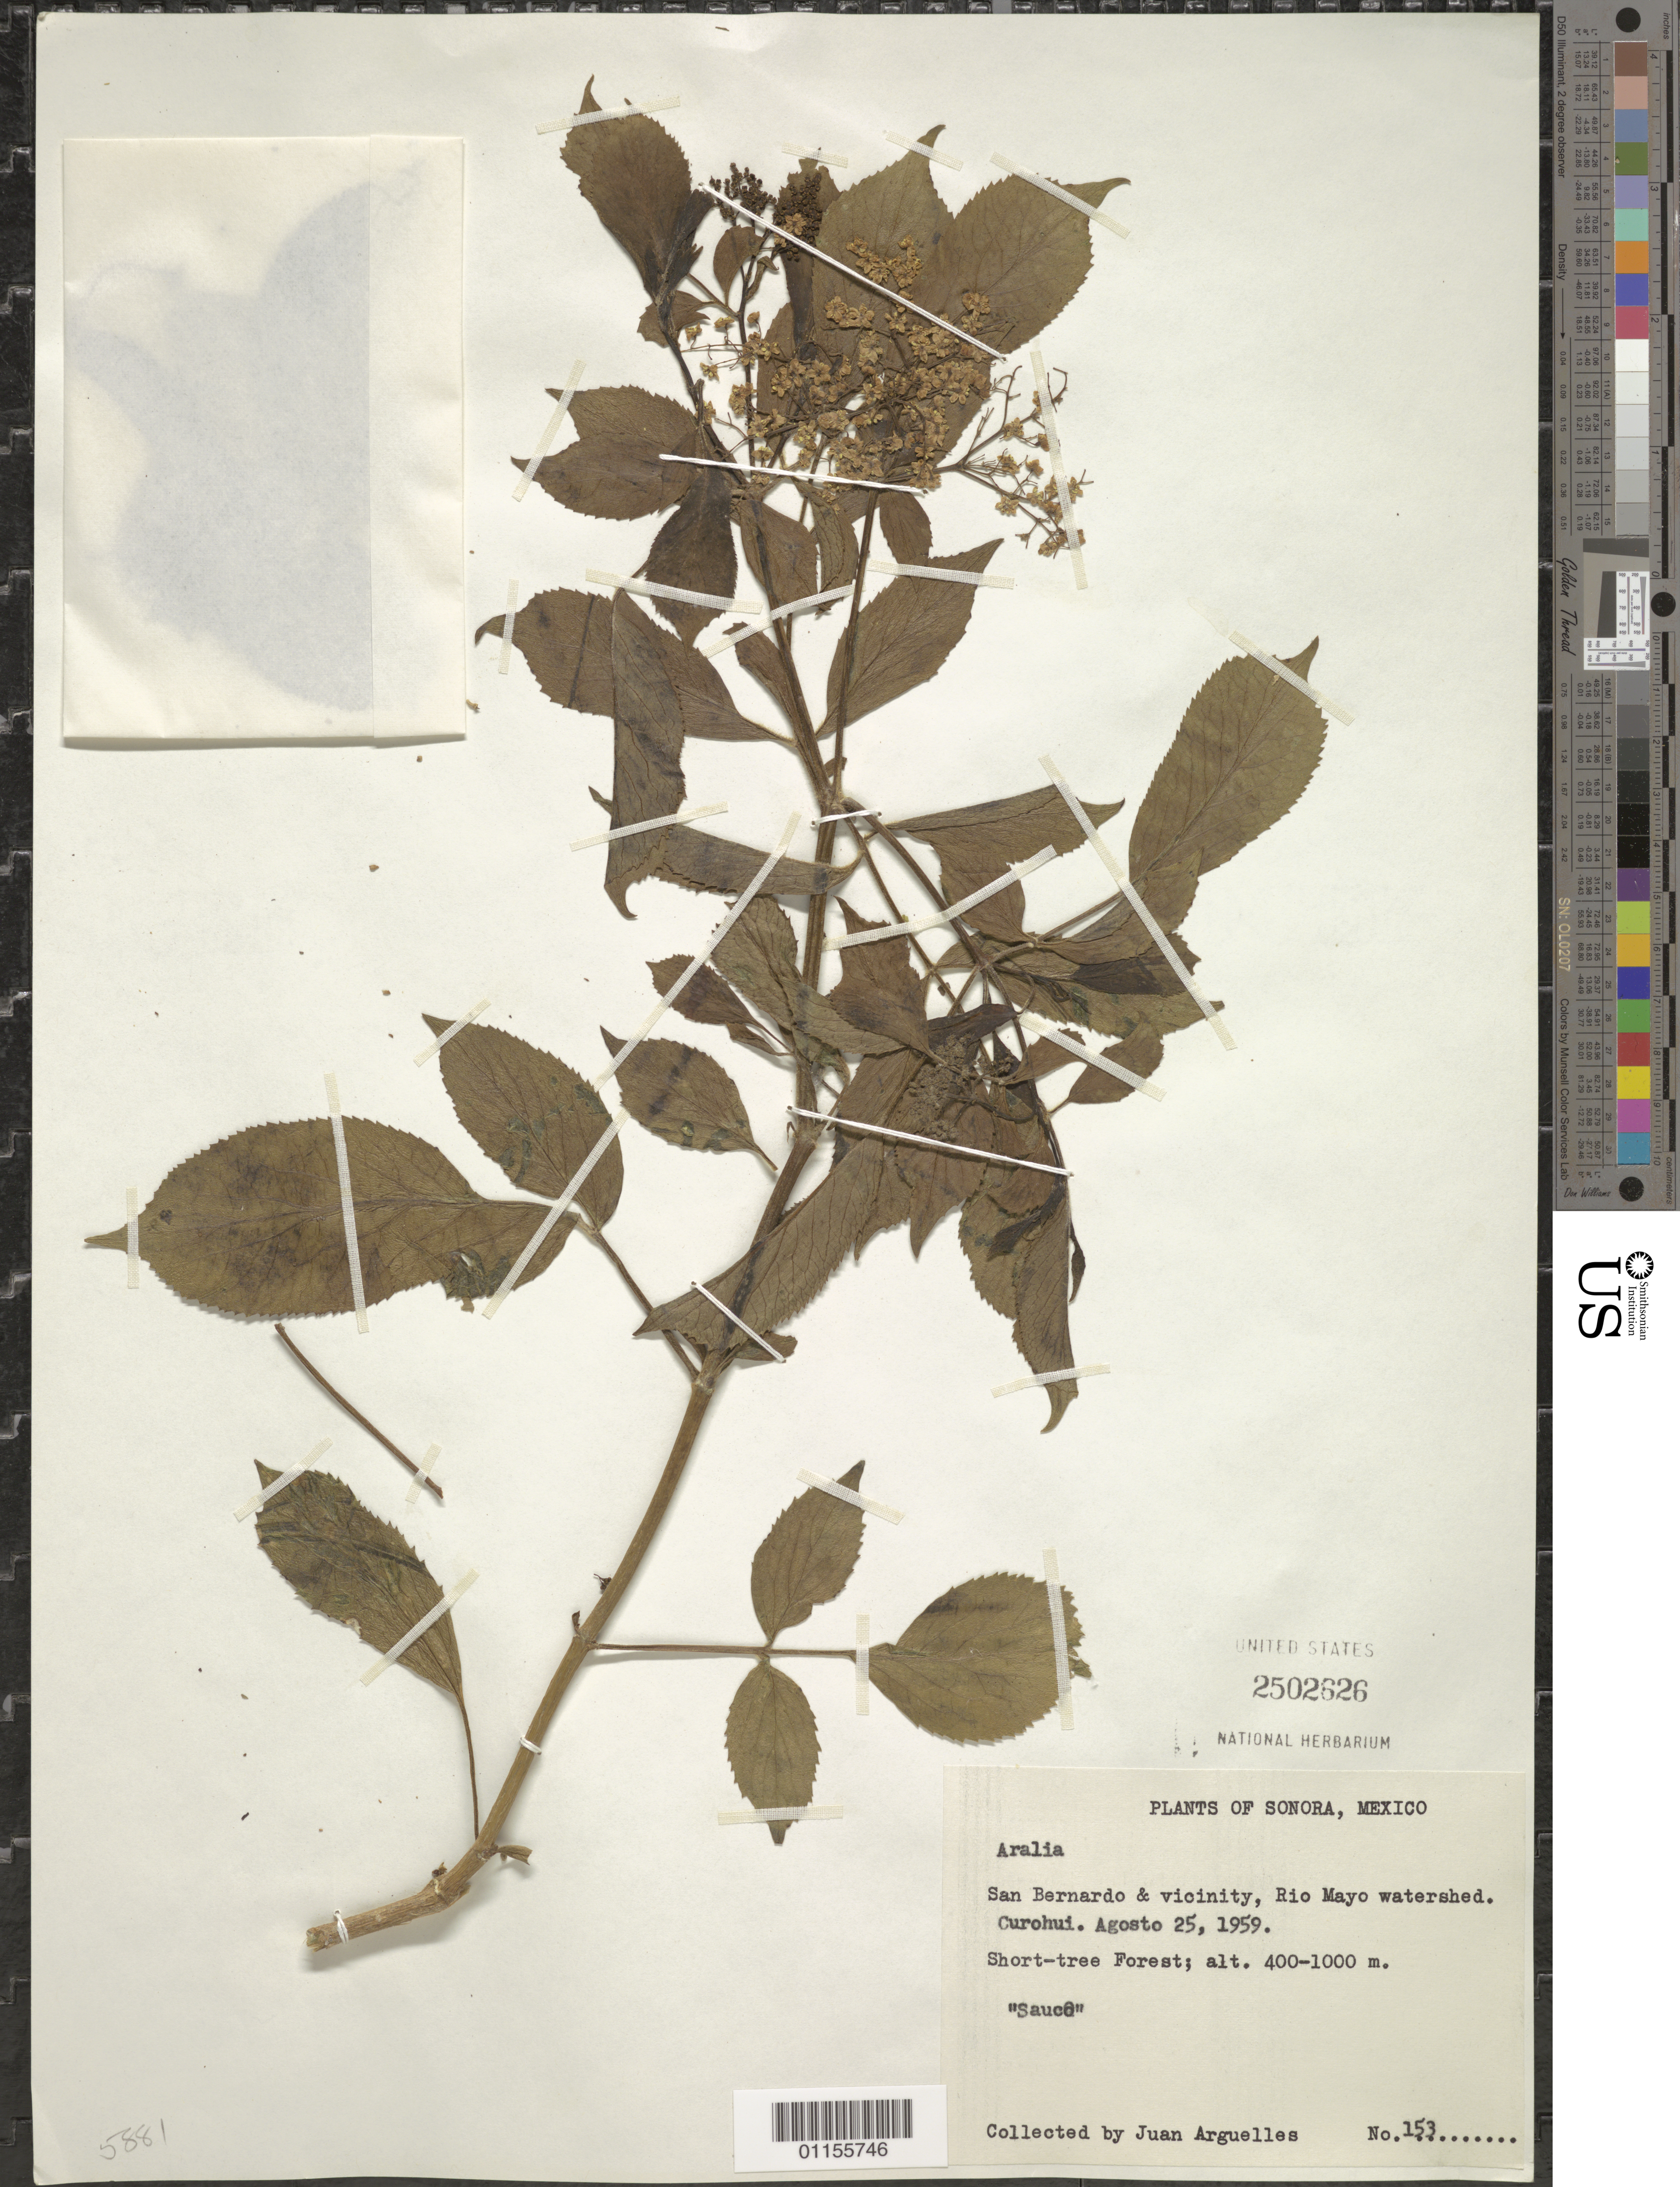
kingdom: Plantae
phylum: Tracheophyta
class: Magnoliopsida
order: Apiales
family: Araliaceae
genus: Aralia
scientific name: Aralia sp.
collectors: J. Arguelles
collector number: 153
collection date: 1959-08-25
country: Mexico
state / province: Sonora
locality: San Bernardo & vicinity, Rio Mayo watershed. Curohui. Agosto.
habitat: Short-tree forest.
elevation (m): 400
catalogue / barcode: US 2502626